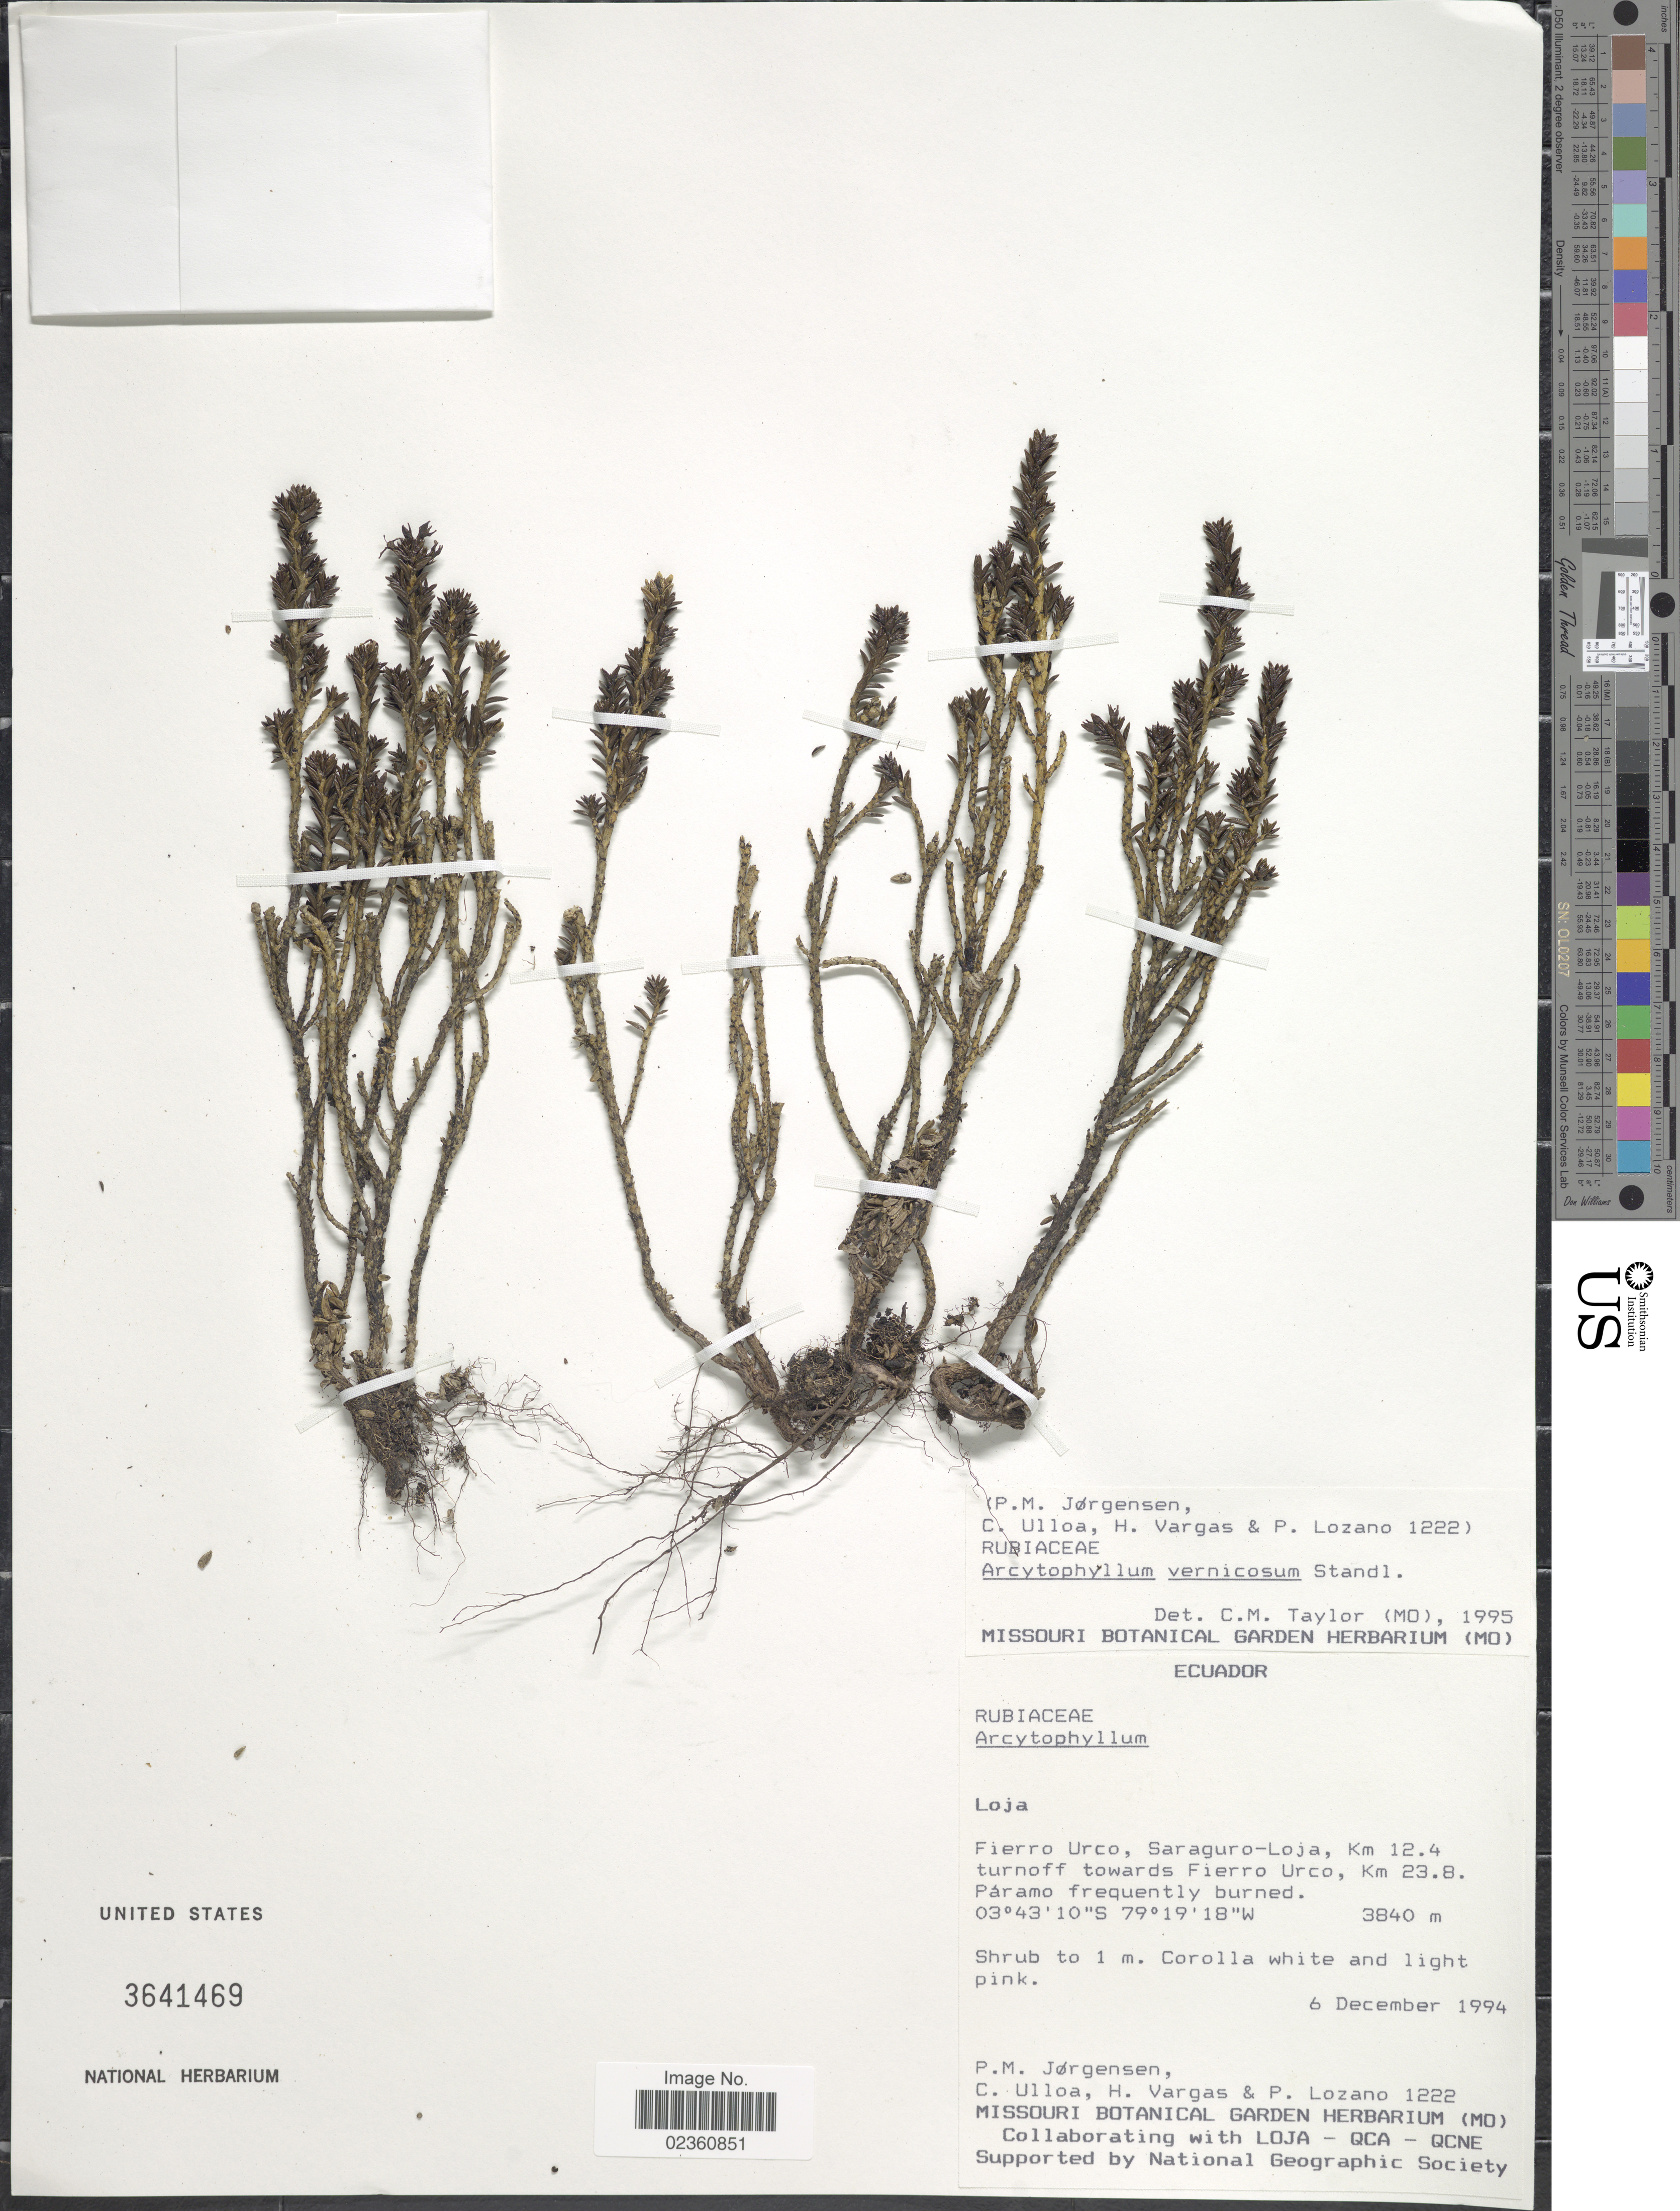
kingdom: Plantae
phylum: Tracheophyta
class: Magnoliopsida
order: Gentianales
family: Rubiaceae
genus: Arcytophyllum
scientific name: Arcytophyllum vernicosum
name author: Standl.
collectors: P. Jørgensen, C. Ulloa, H. Vargas & P. Lozano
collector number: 1222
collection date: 1994-12-06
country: Ecuador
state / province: Loja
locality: Fierro Urco, Saraguro-Loja, Km 12.4 turnoff towards Fierro Urco, Km 23.8 Páramo frequently burnes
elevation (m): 3840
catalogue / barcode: US 3641469